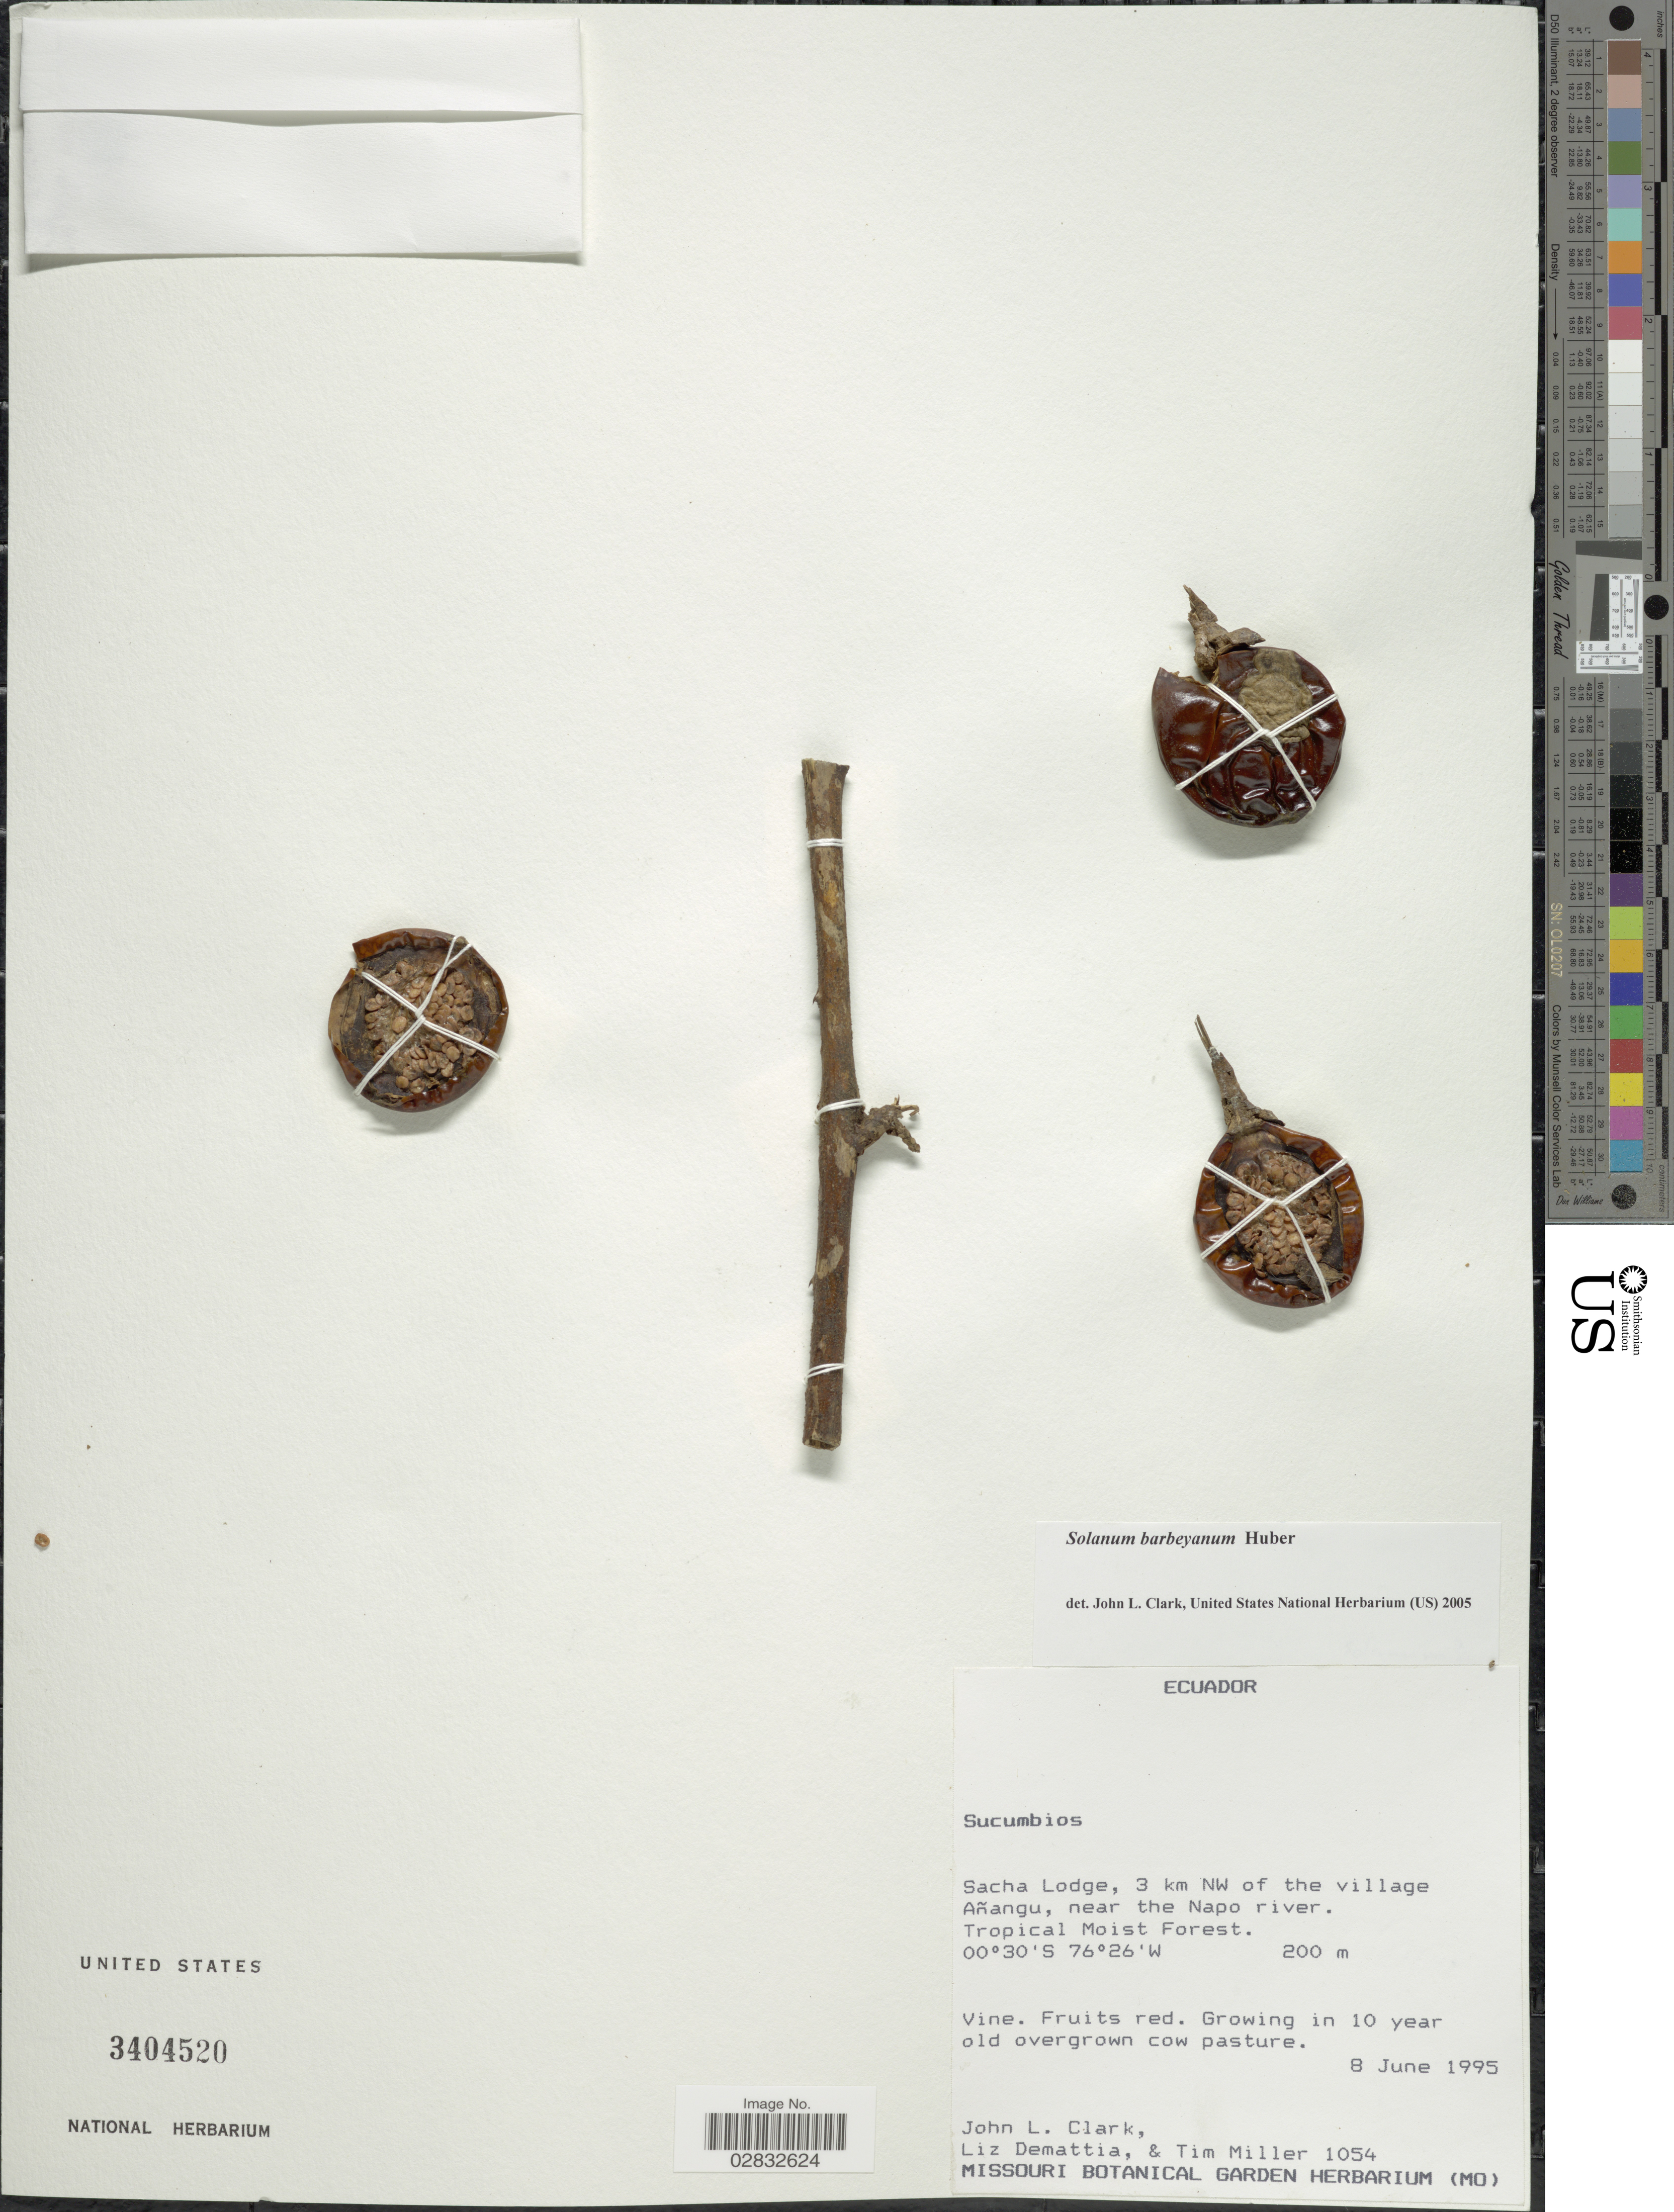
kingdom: Plantae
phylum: Tracheophyta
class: Magnoliopsida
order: Solanales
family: Solanaceae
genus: Solanum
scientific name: Solanum barbeyanum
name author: Huber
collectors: J. L. Clark, L. Demattia & T. Miller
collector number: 1054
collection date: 1995-06-08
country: Ecuador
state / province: Sucumbíos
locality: Sacha Lodge, 3 km NW of the village Añangu, near the Napo river.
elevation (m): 200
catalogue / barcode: US 3404520